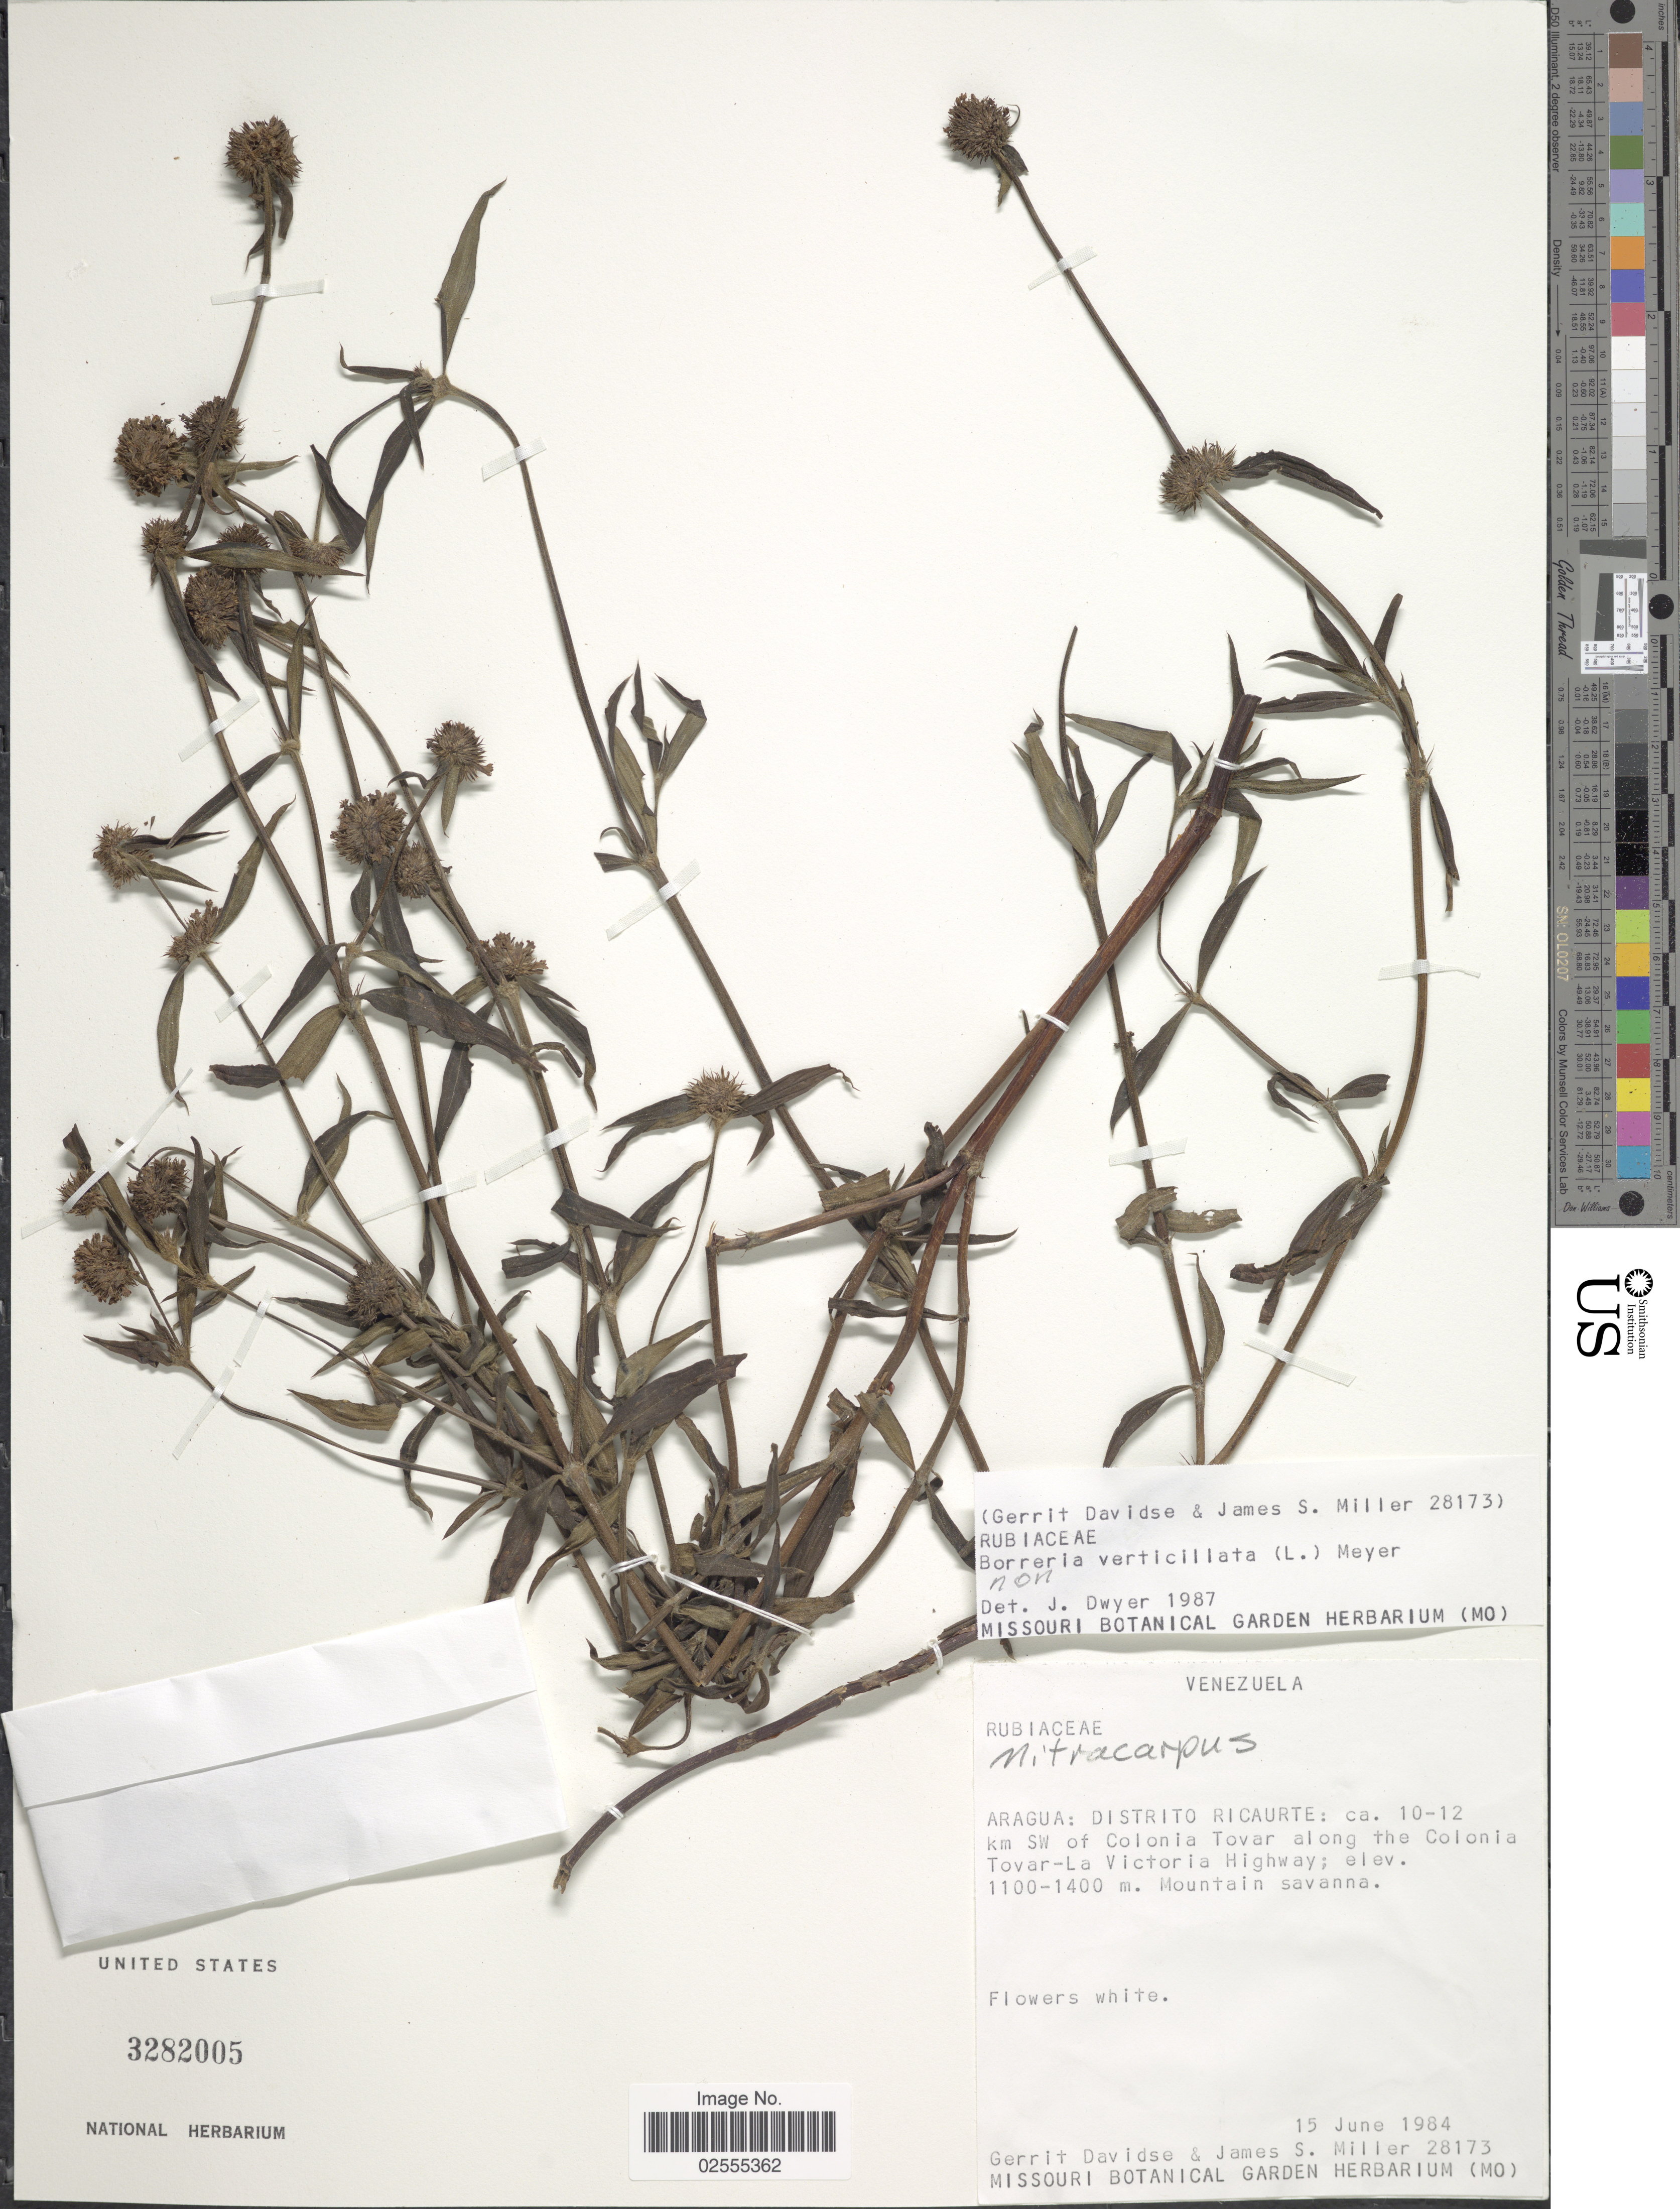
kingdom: Plantae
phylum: Tracheophyta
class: Magnoliopsida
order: Gentianales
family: Rubiaceae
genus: Mitracarpus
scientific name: Mitracarpus sp.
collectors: G. Davidse & J. S. Miller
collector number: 28173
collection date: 1984-06-15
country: Venezuela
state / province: Aragua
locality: Distrito Ricaurte: ca. 10-12 km w of Colonia Tovar along the Colonia Tovar-La Victoria Highway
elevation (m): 1100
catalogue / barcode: US 3282005